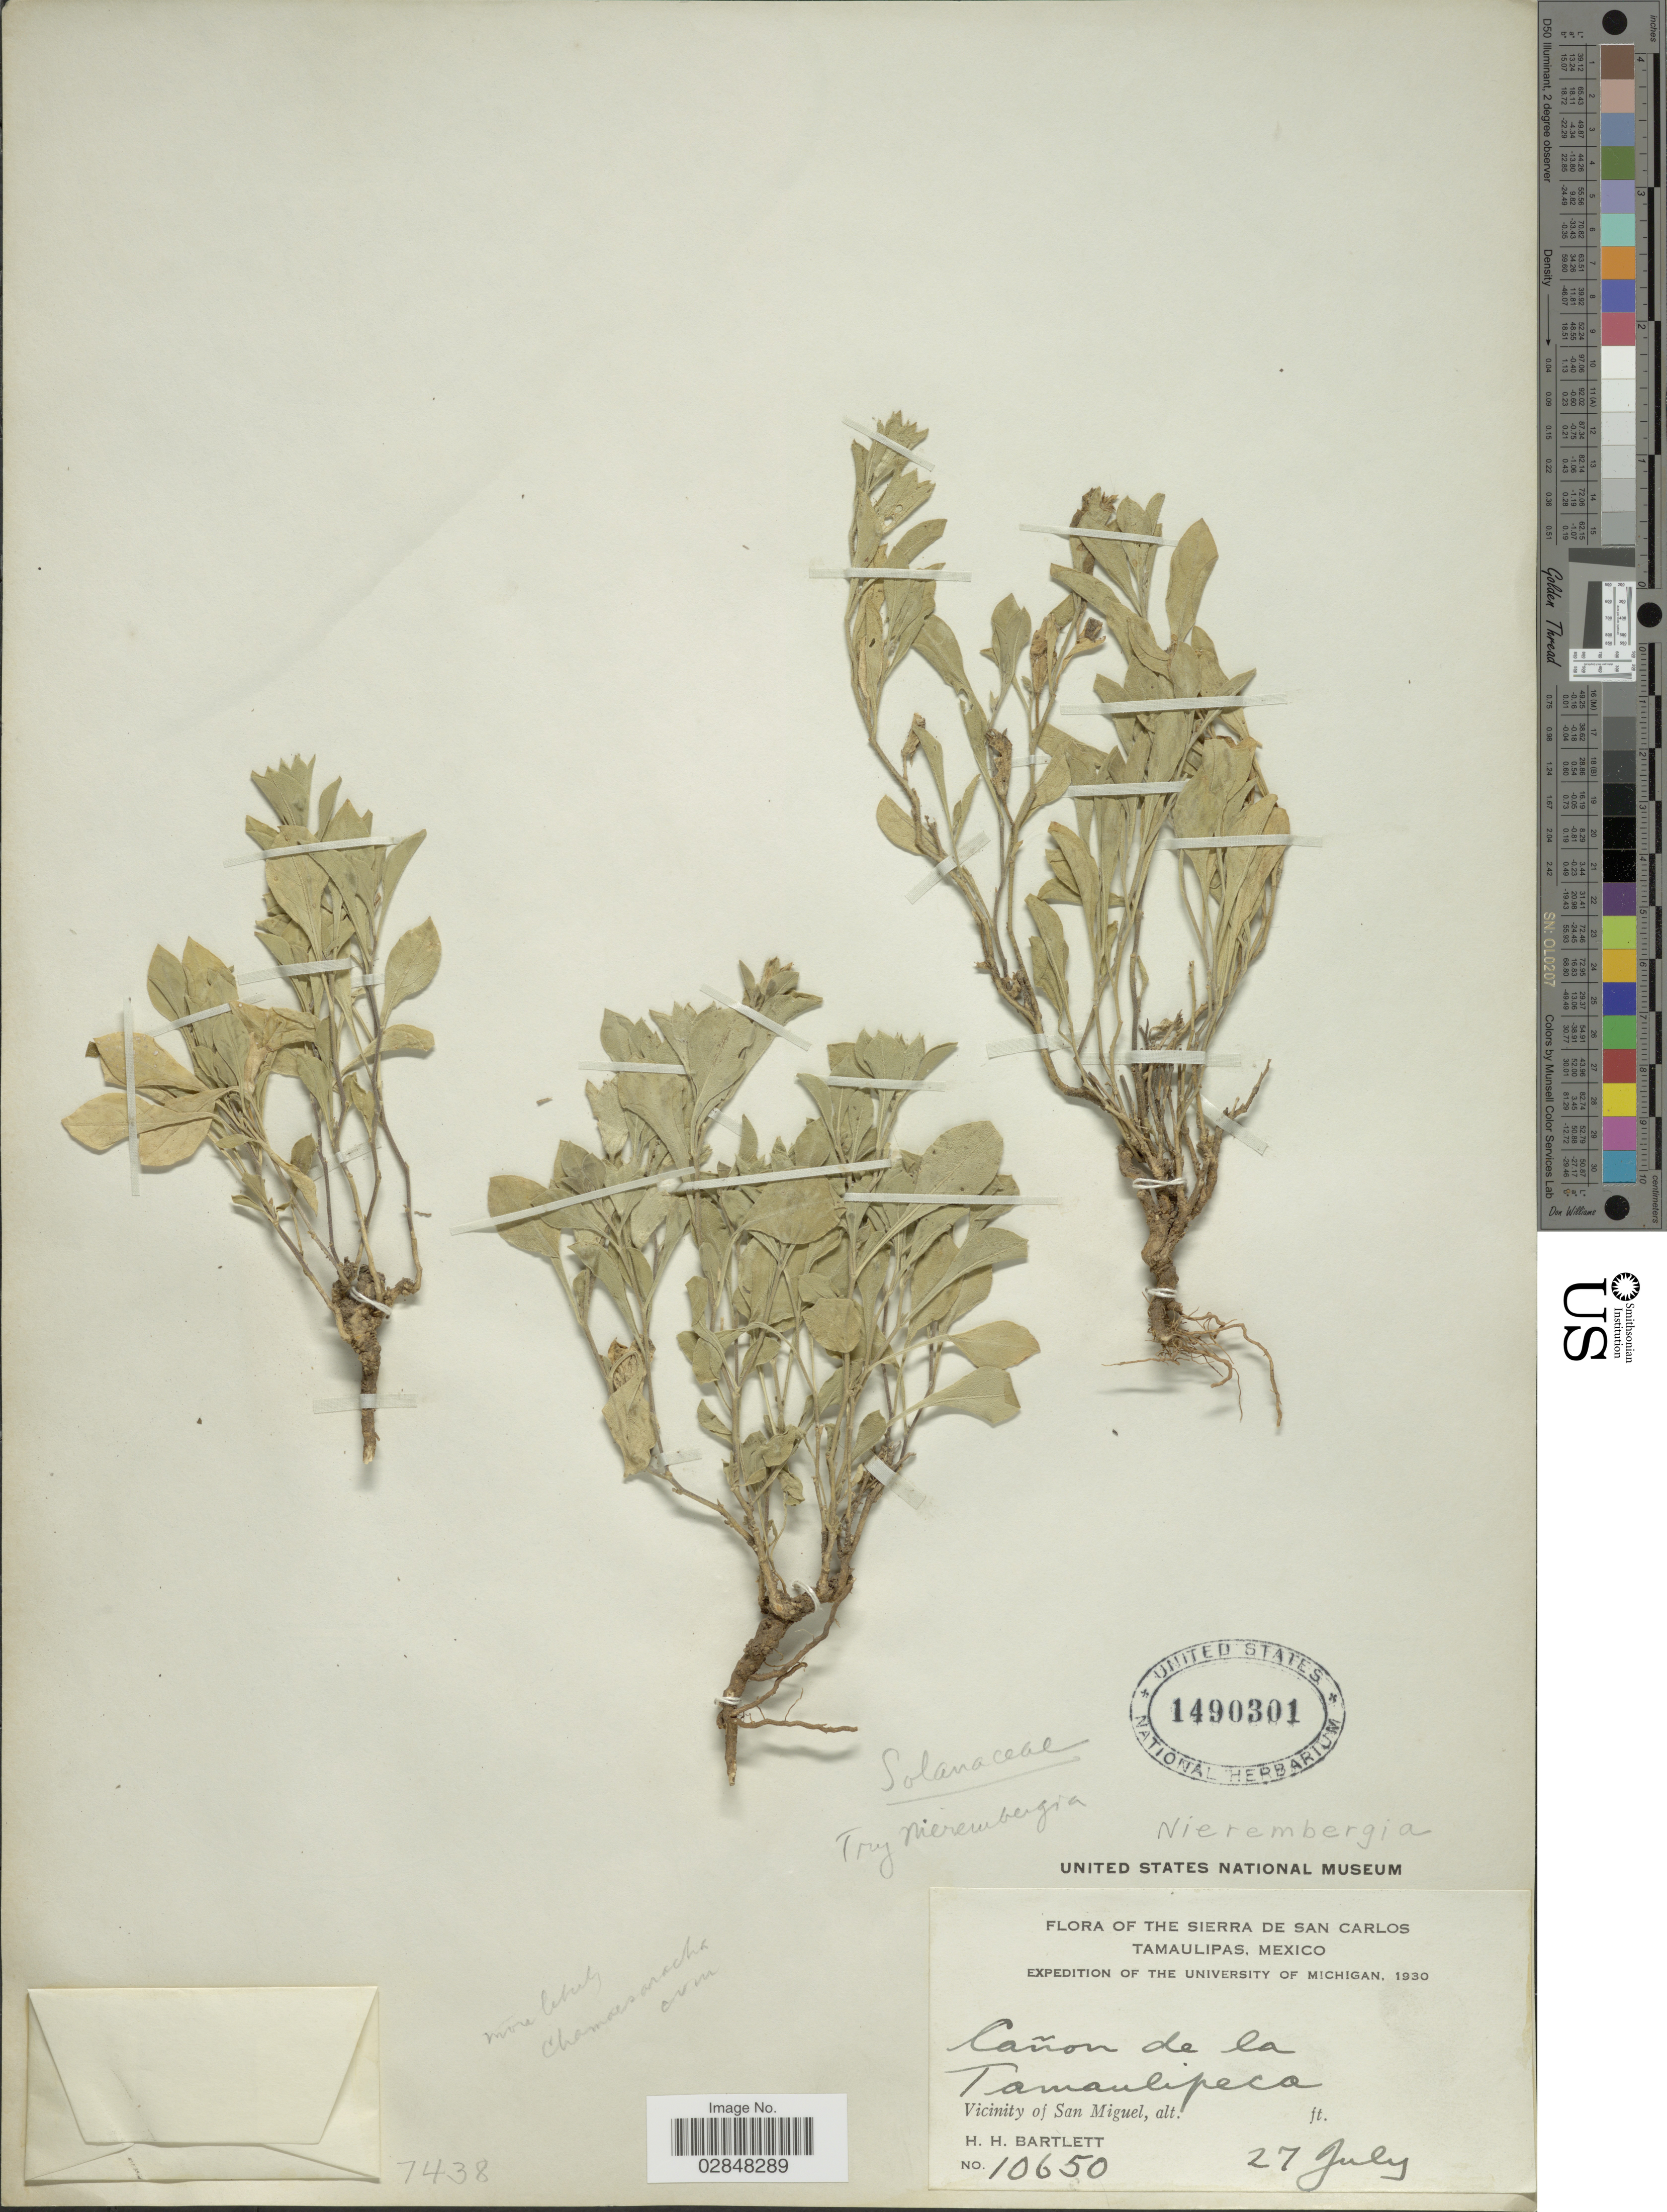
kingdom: Plantae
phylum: Tracheophyta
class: Magnoliopsida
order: Solanales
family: Solanaceae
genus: Nierembergia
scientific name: Nierembergia sp.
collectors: H. H. Bartlett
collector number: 10650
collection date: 1930-07-27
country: Mexico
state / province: Tamaulipas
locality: The Sierra de San Carlos. Tamaulipeca. Vicinity of San Miguel.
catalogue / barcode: US 1490301